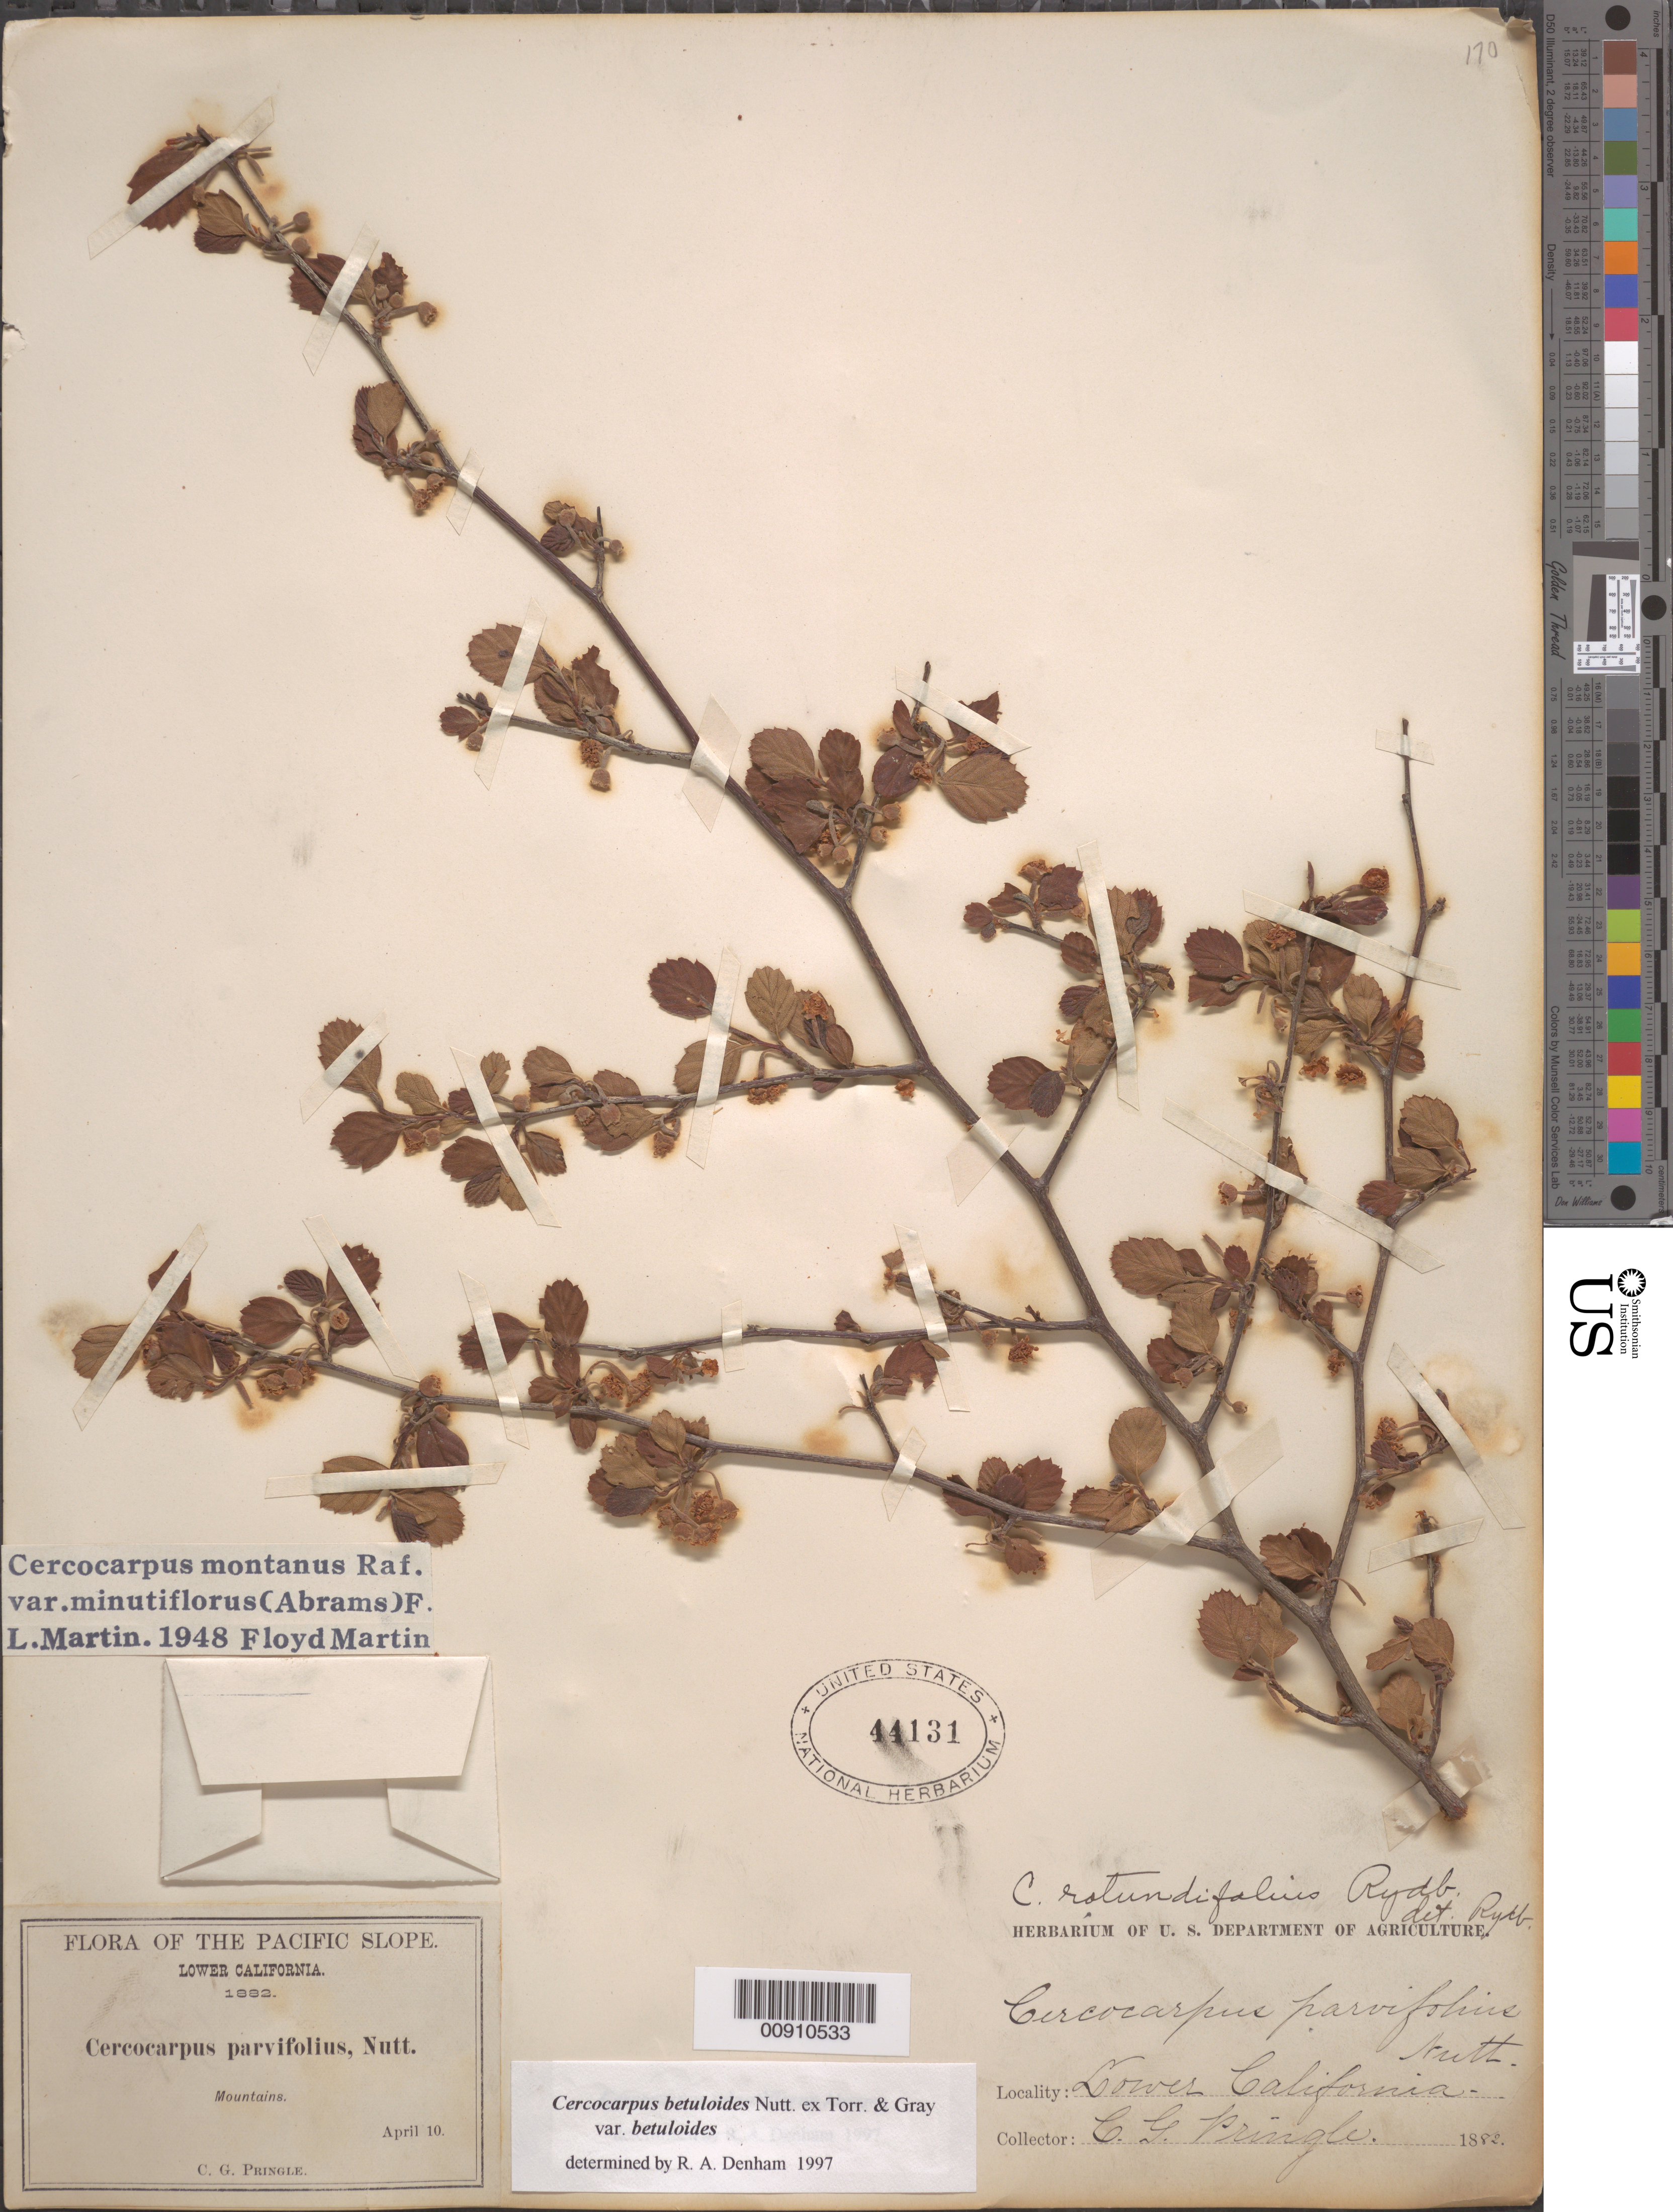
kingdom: Plantae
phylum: Tracheophyta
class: Magnoliopsida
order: Rosales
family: Rosaceae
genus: Cercocarpus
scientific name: Cercocarpus betuloides var. betuloides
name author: Nutt.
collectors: C. G. Pringle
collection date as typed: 10 Apr 1882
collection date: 1882-04-10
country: Mexico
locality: Lower California. Pacific Slope.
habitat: Mountains.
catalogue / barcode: US 44131